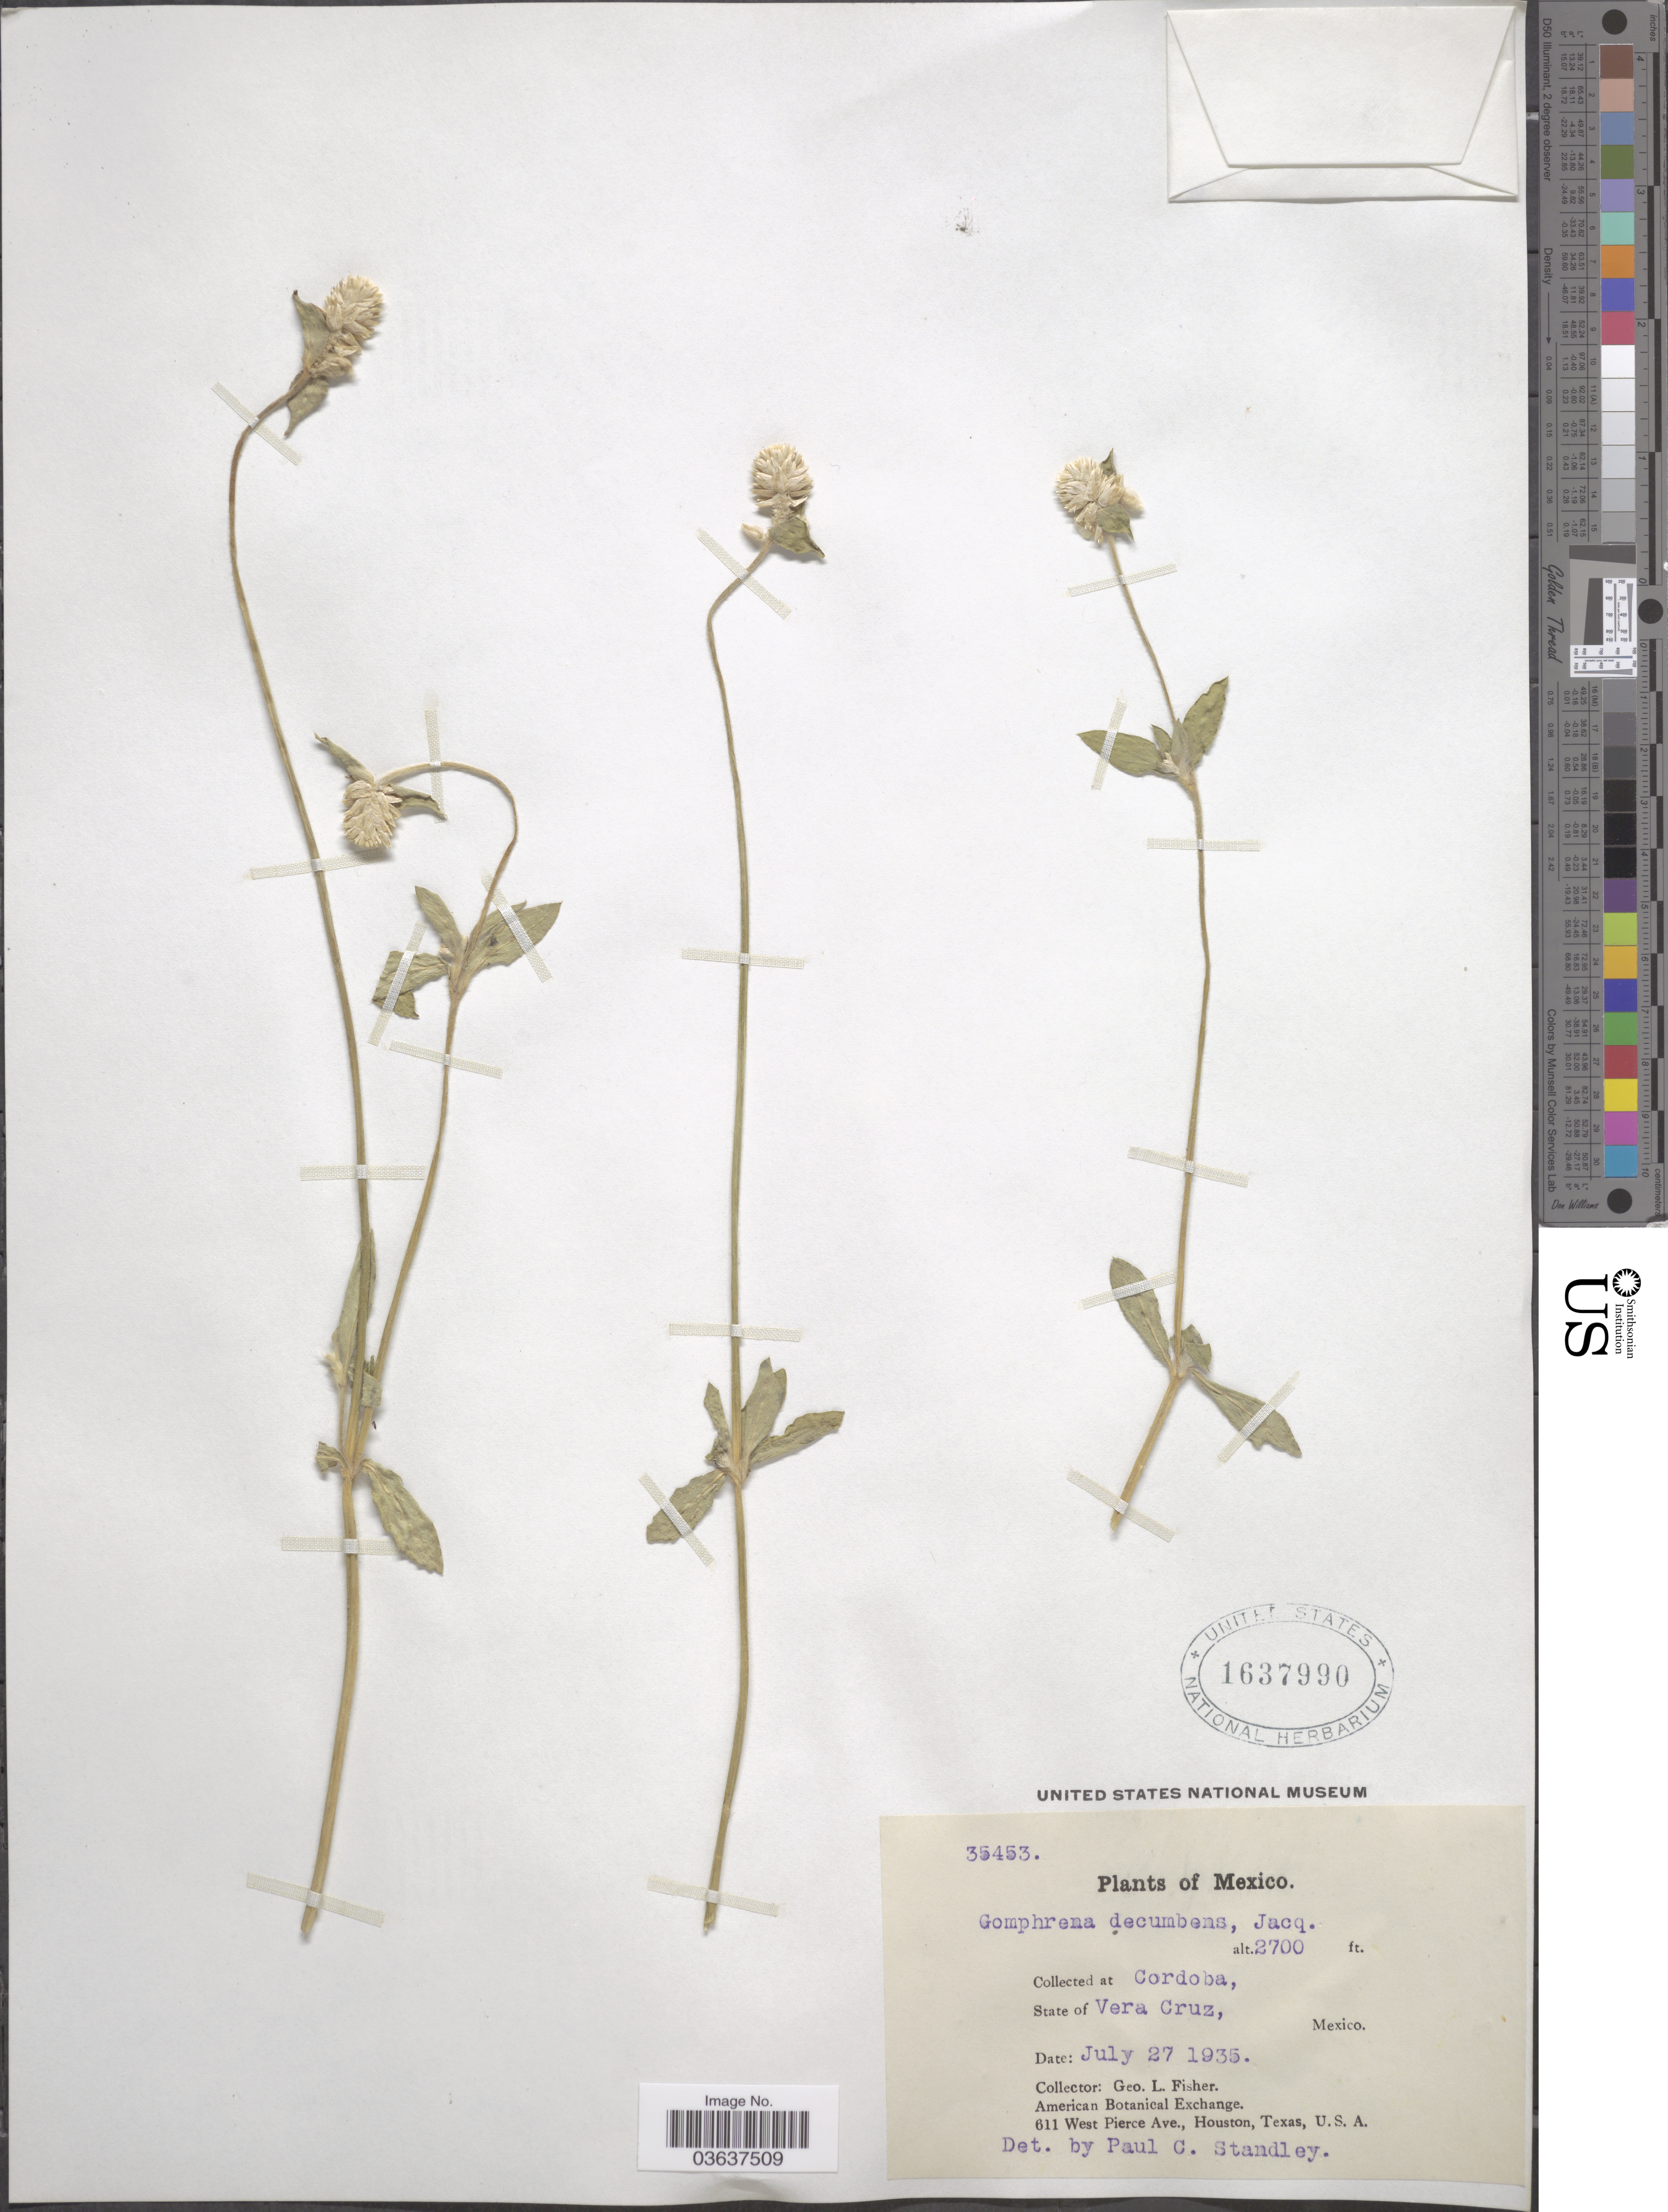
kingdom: Plantae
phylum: Tracheophyta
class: Magnoliopsida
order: Caryophyllales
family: Amaranthaceae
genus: Gomphrena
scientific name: Gomphrena decumbens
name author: Jacq.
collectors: G. L. Fisher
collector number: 35453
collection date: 1935-07-27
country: Mexico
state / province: Veracruz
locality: Cordoba, State of Vera Cruz.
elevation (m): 823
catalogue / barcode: US 1637990